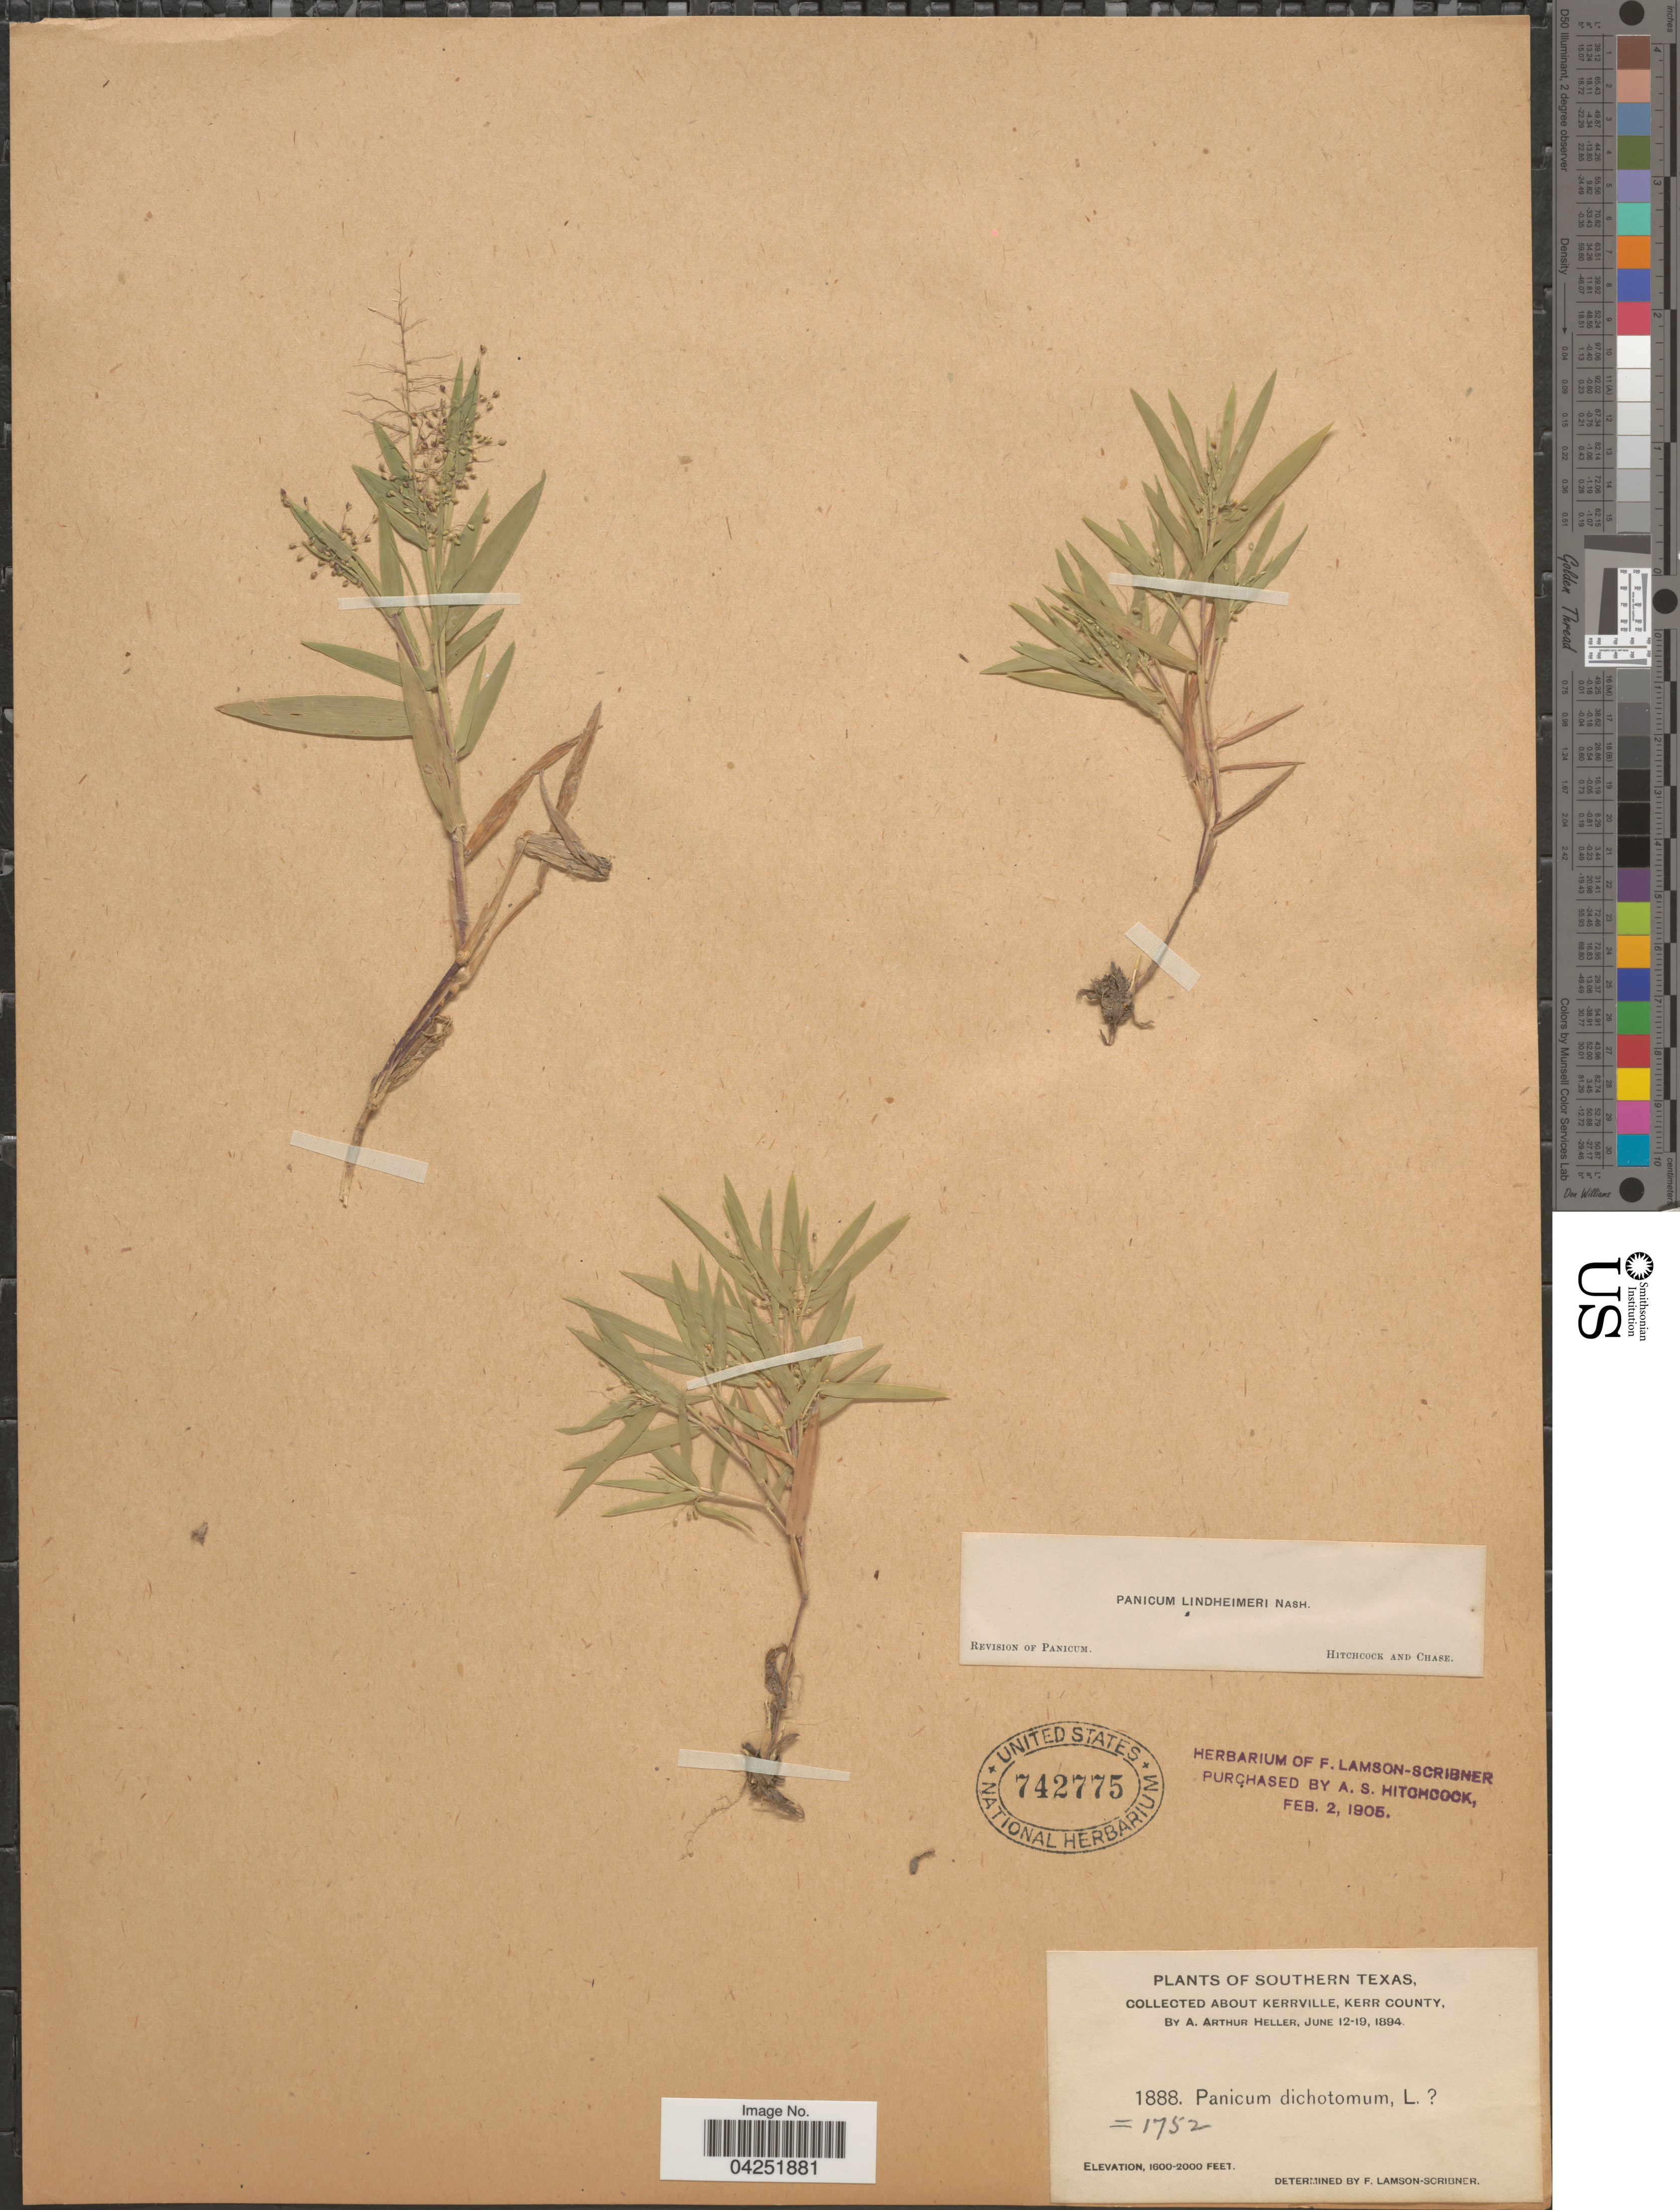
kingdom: Plantae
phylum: Tracheophyta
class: Liliopsida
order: Poales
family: Poaceae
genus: Dichanthelium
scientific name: Dichanthelium acuminatum var. lindheimeri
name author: (Nash) Gould & C.A. Clark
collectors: A. A. Heller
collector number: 1888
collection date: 1894-06-12/1894-06-19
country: United States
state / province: Texas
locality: Southern Texas. About Kerrville, Kerr County.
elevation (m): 488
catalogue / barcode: US 742775